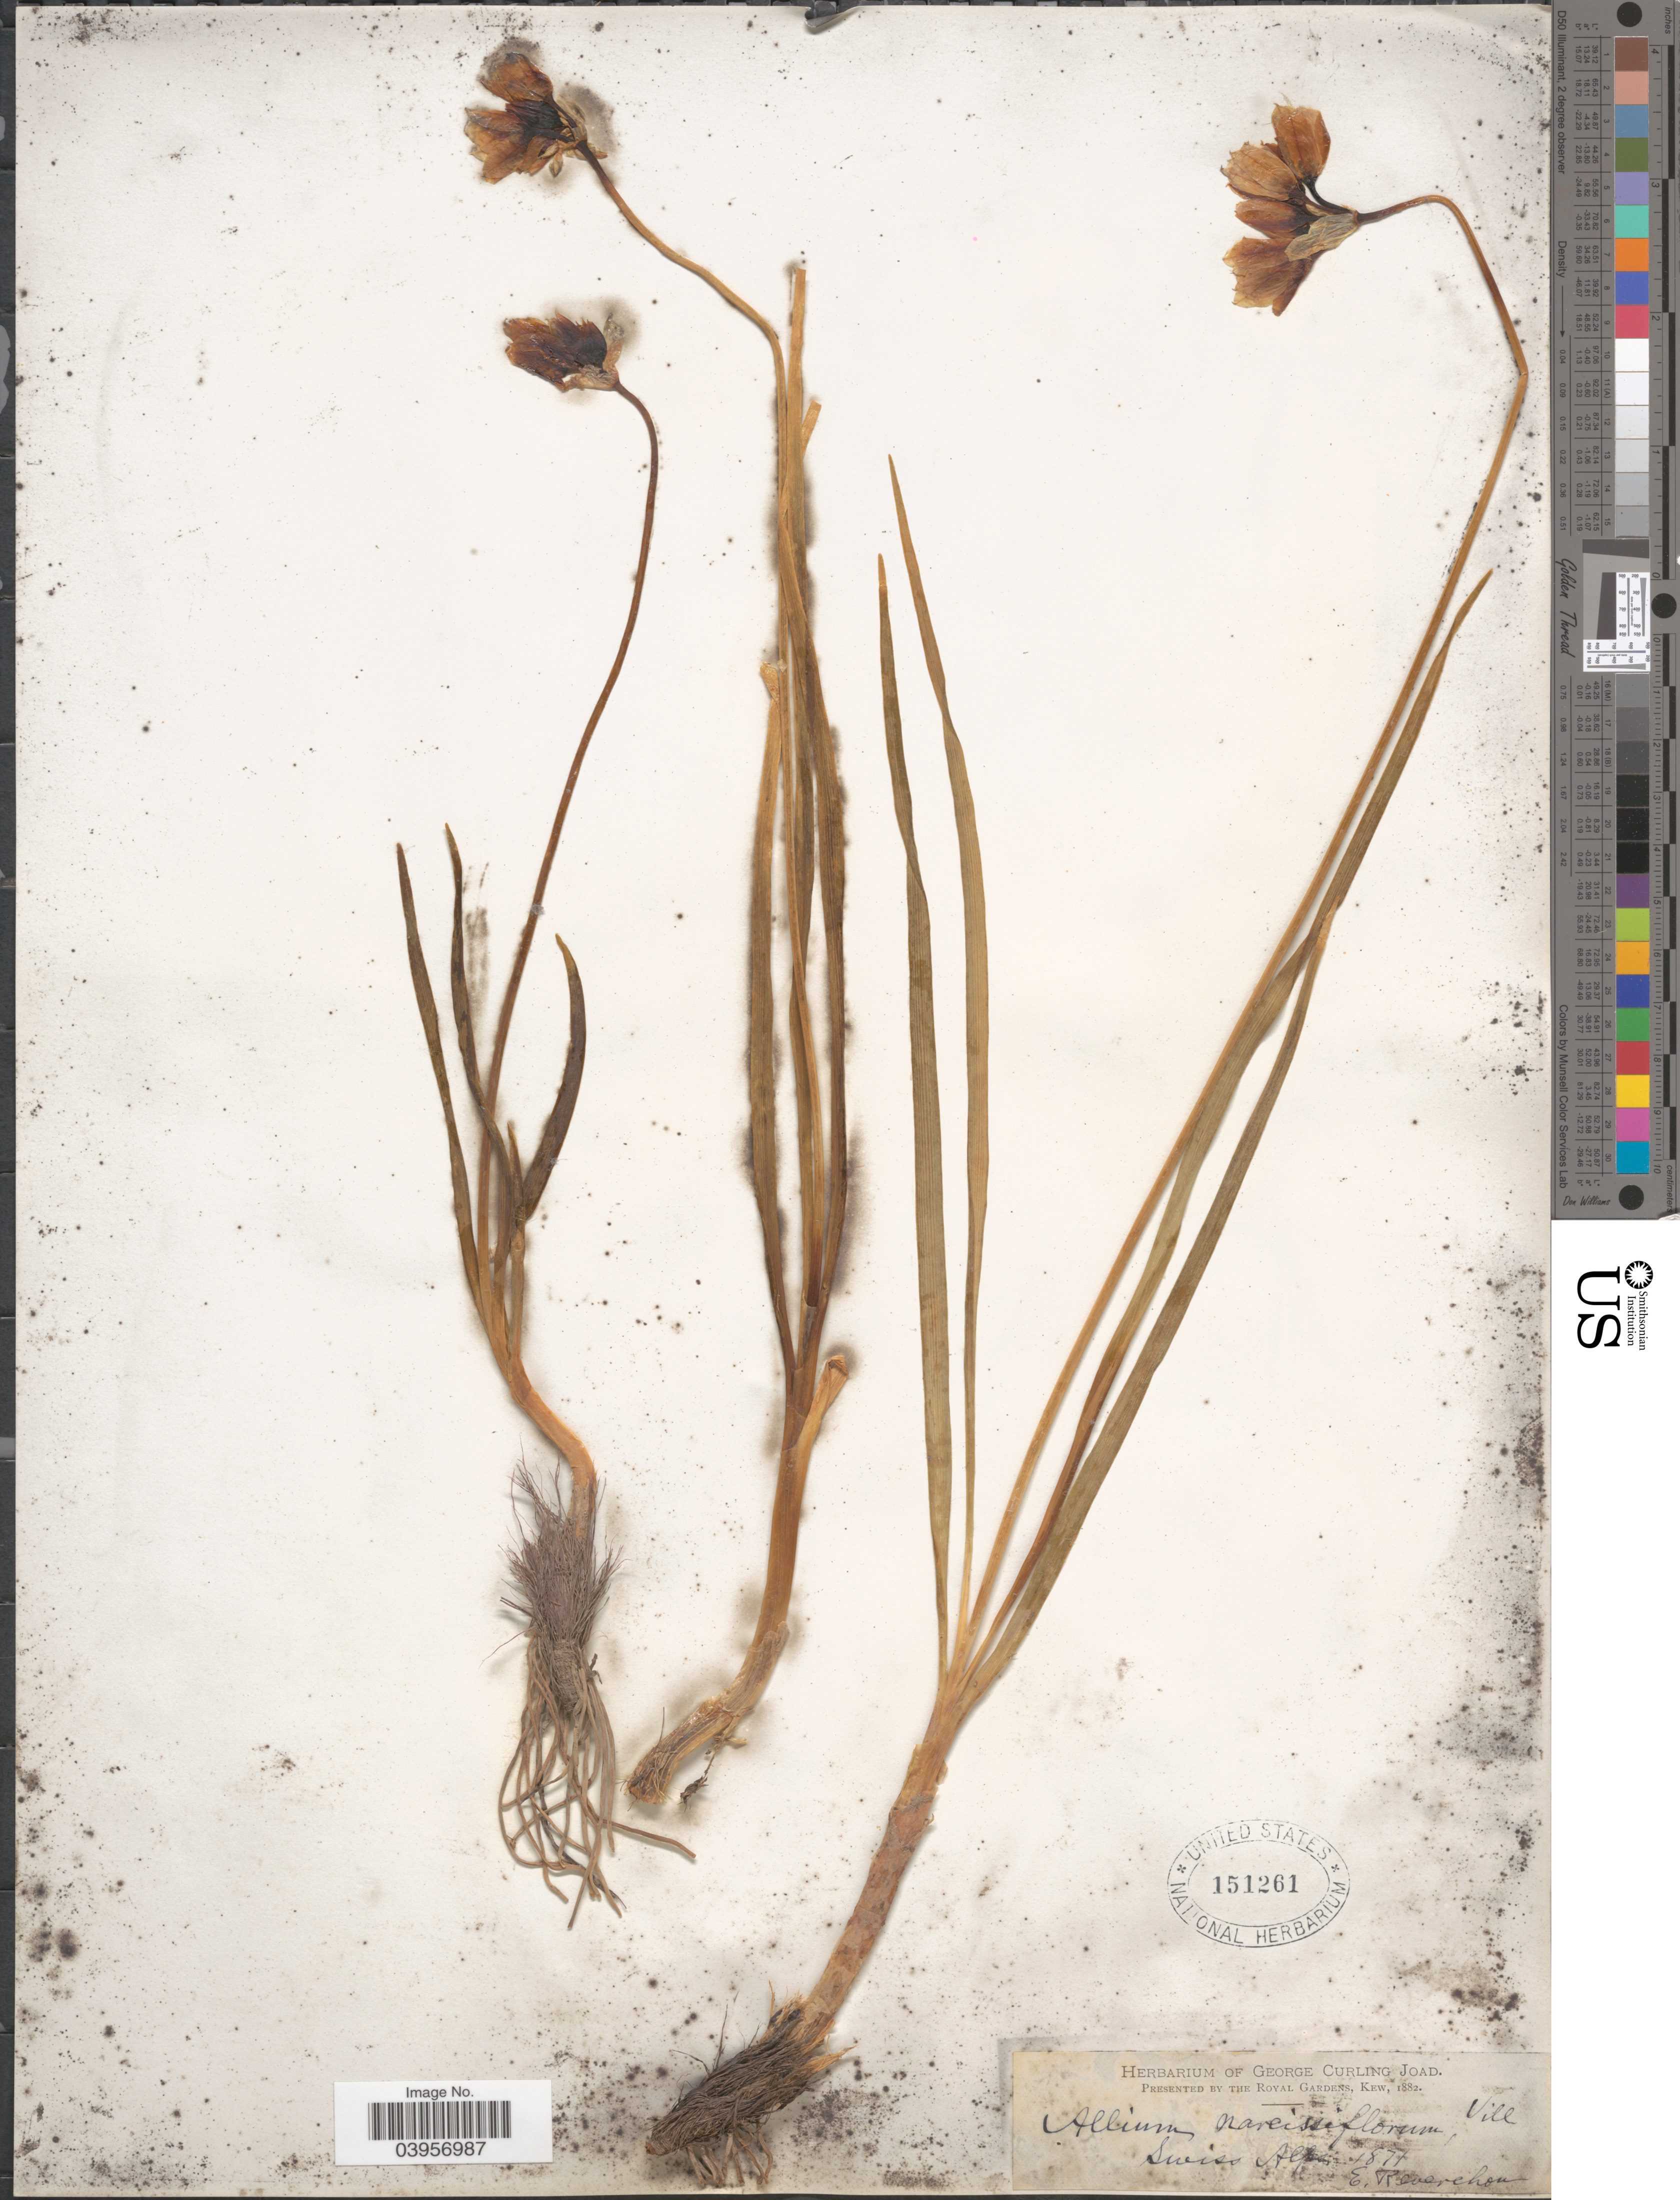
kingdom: Plantae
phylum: Tracheophyta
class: Liliopsida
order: Asparagales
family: Amaryllidaceae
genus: Allium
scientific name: Allium narcissiflorum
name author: Vill.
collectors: E. Reverchon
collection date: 1871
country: Switzerland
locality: Swiss Alps.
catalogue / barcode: US 151261